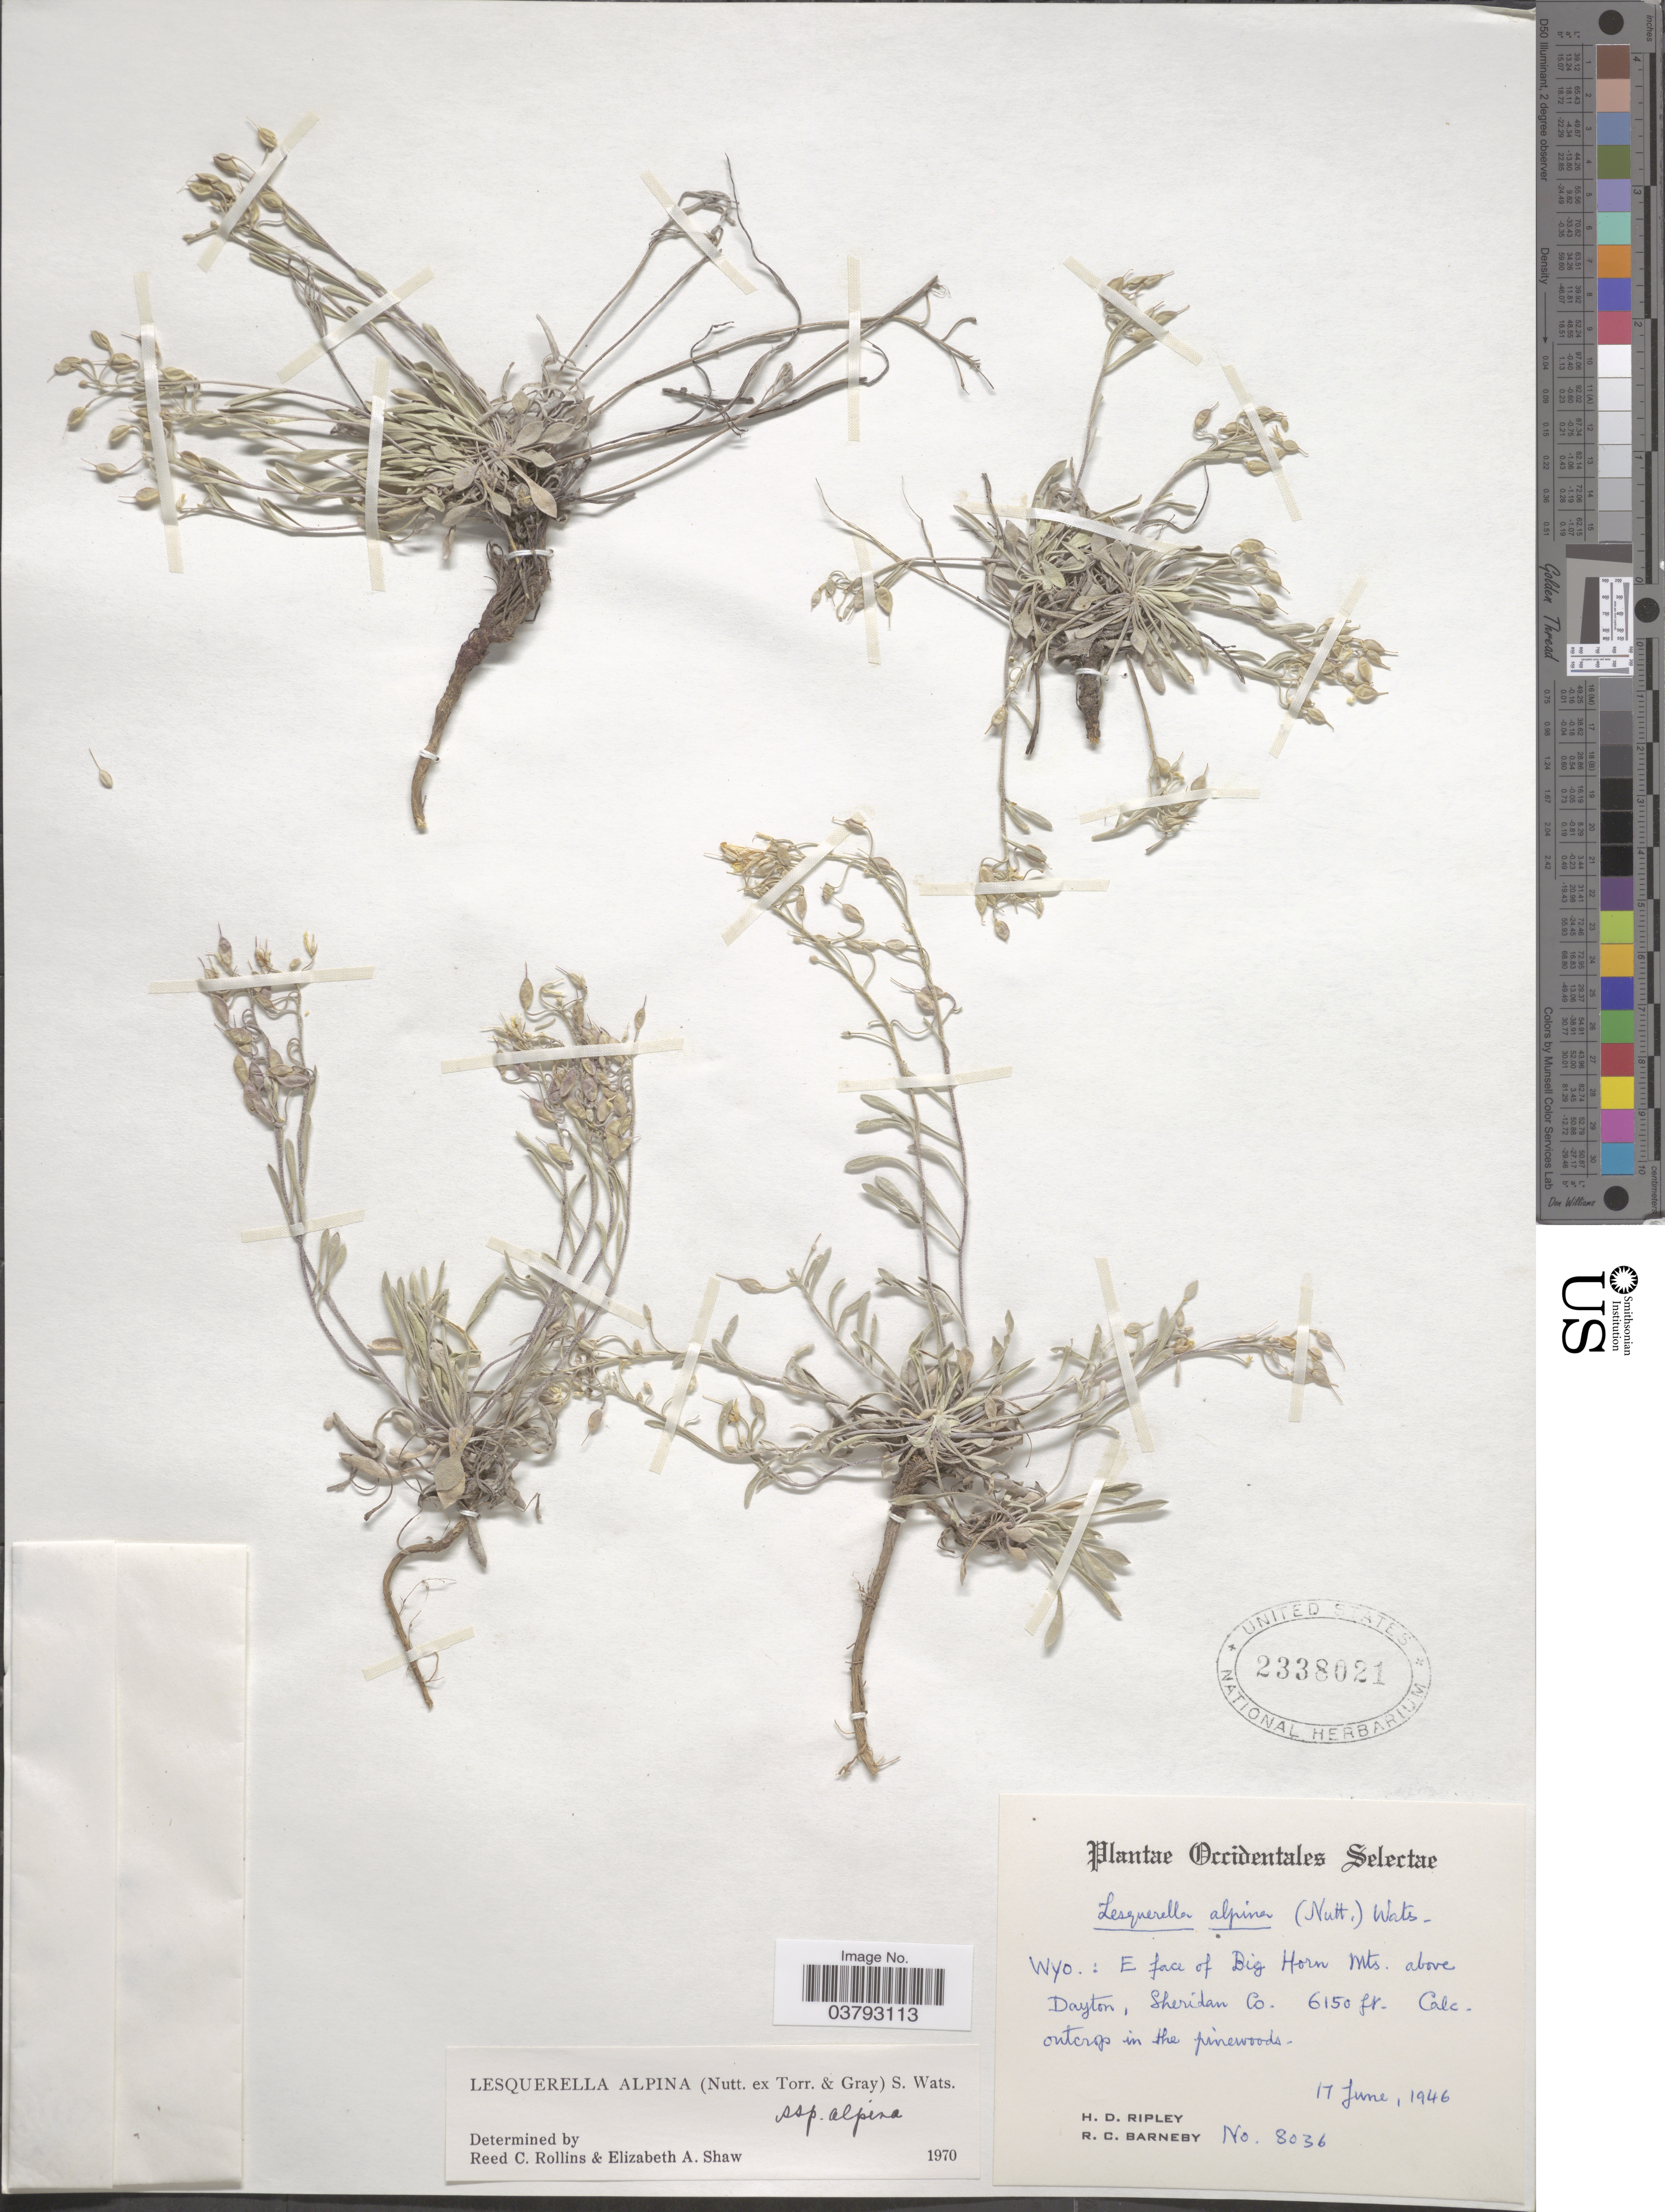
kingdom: Plantae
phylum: Tracheophyta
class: Magnoliopsida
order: Brassicales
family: Brassicaceae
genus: Lesquerella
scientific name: Lesquerella alpina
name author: (Nutt.) S. Watson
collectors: H. Ripley & R. C. Barneby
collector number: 8036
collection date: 1946-06-17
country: United States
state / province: Wyoming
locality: Occidentales. E face of Big Horn Mts. above Dayton, Sheridan Co.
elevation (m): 1875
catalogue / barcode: US 2338021